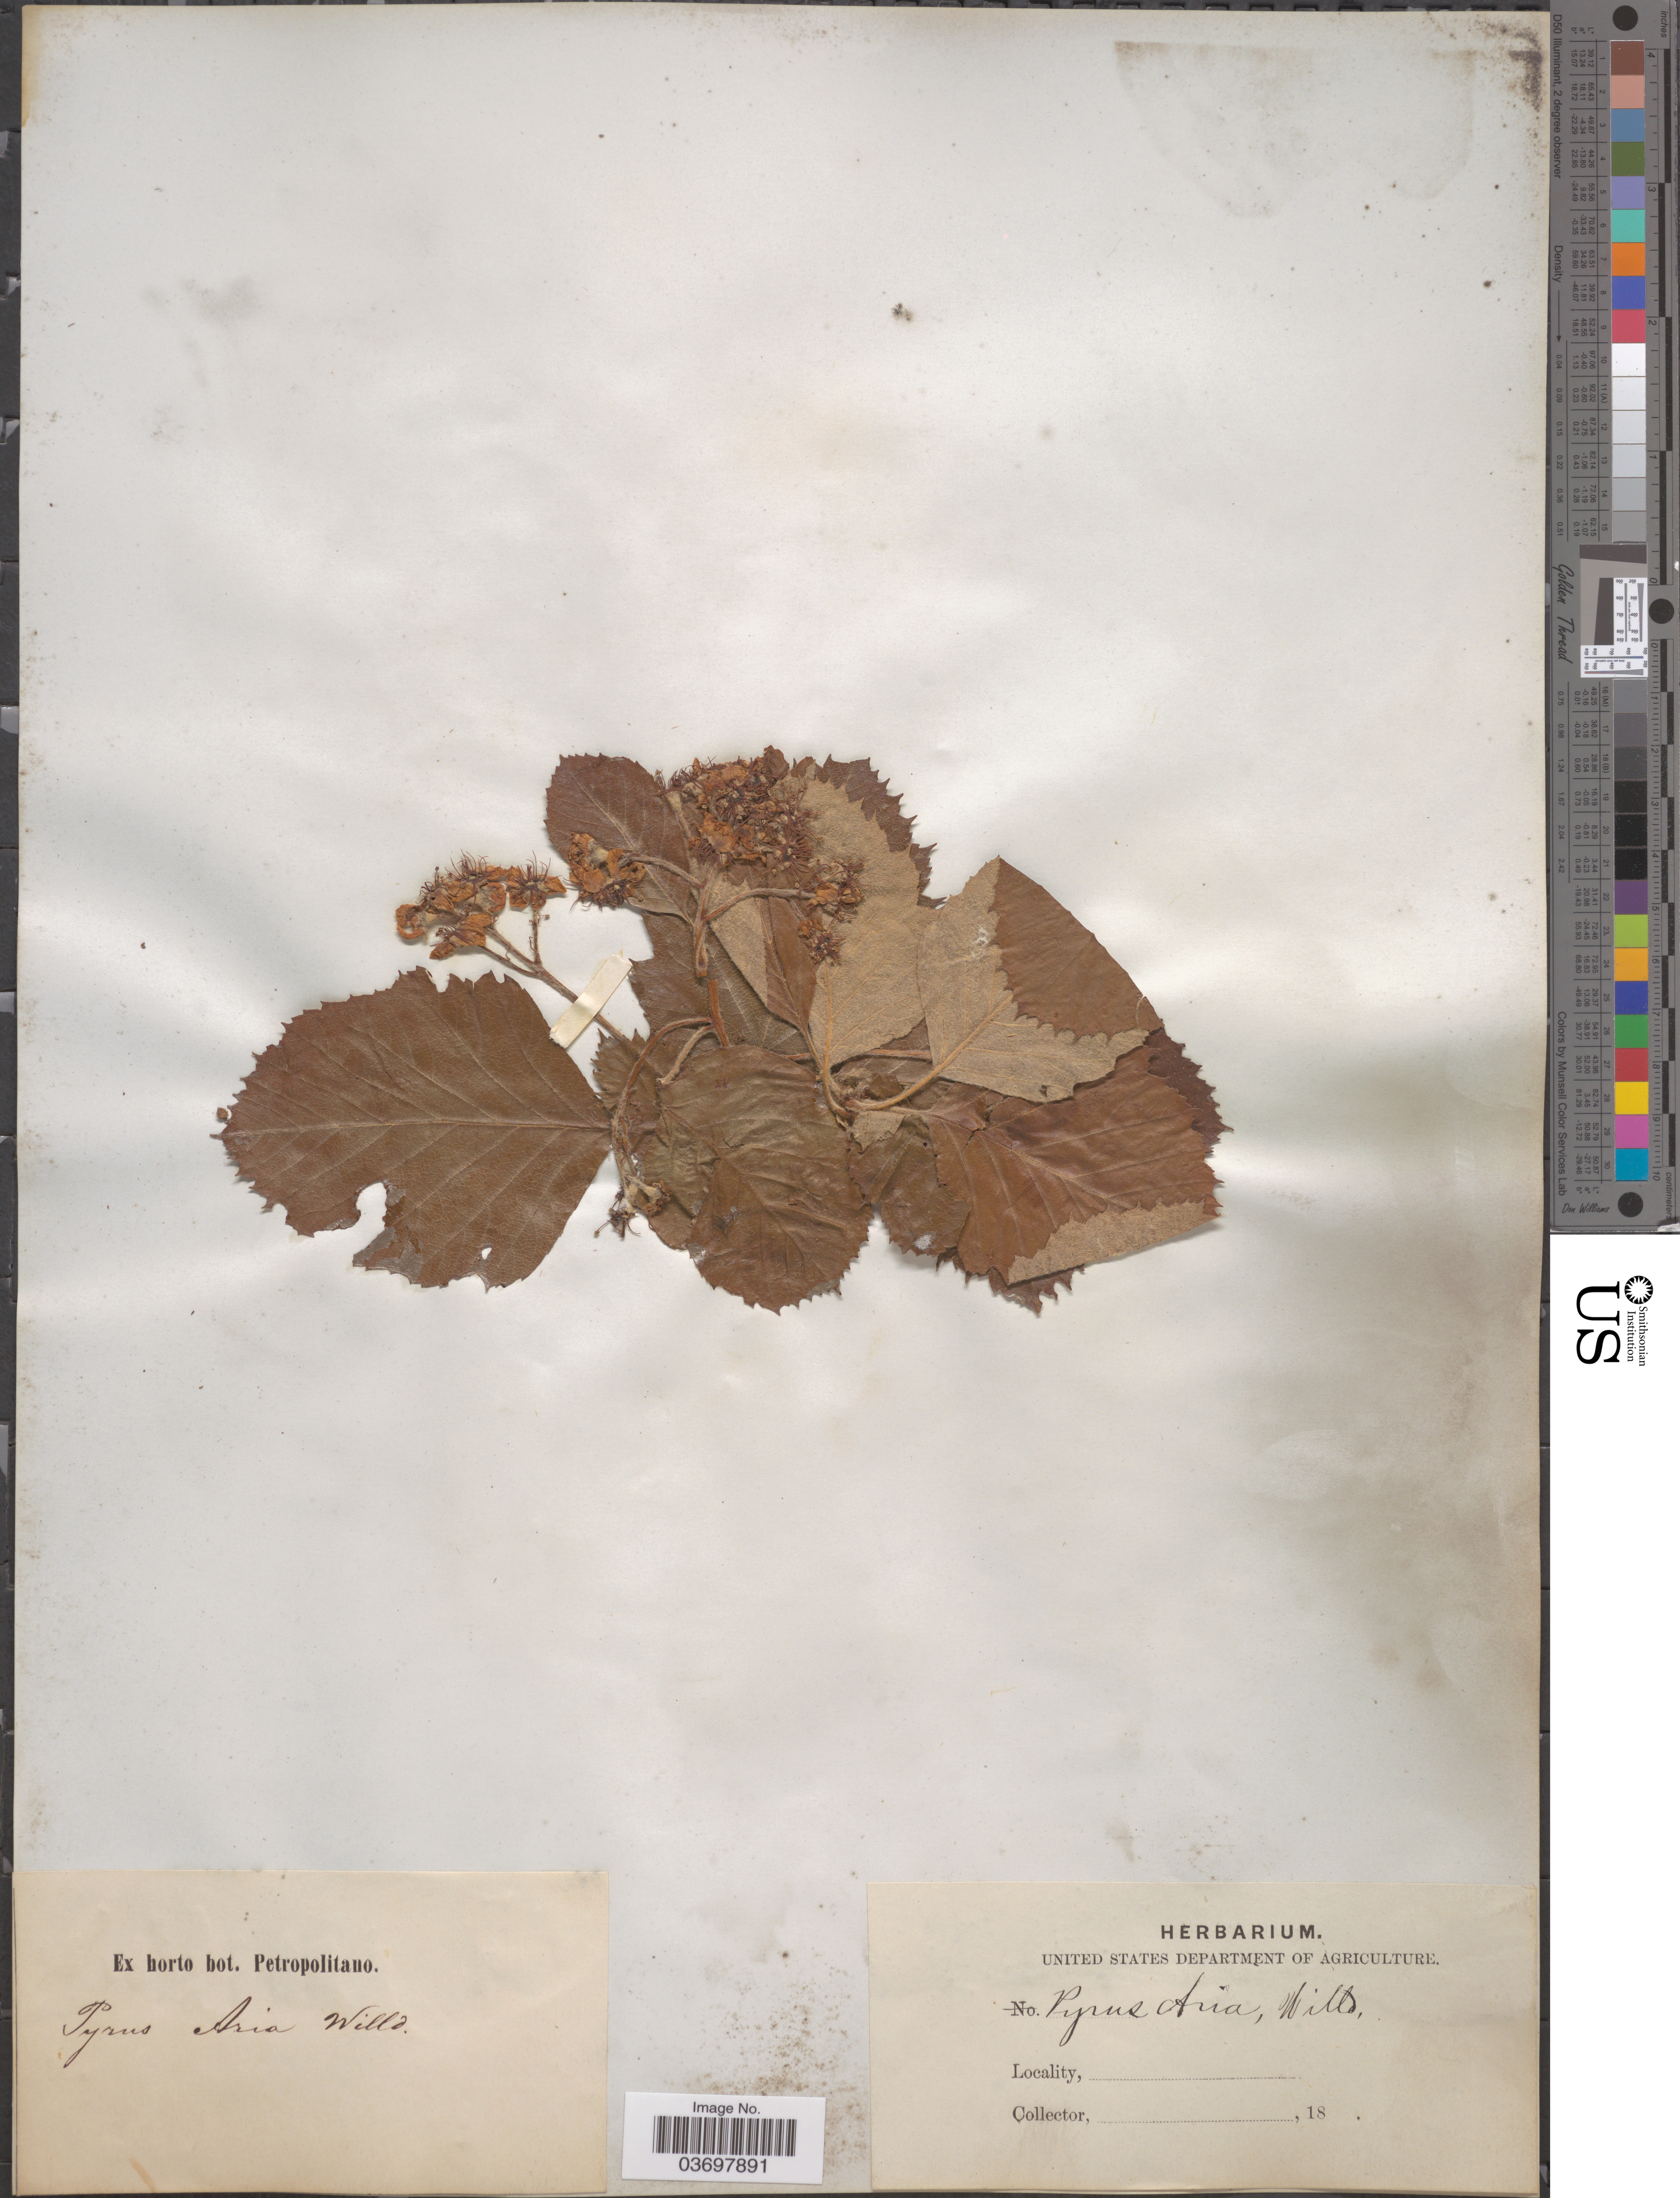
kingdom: Plantae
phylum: Tracheophyta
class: Magnoliopsida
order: Rosales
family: Rosaceae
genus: Sorbus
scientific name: Sorbus aria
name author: (L.) Crantz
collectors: ex Horto Bot. Petropolitano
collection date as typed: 18